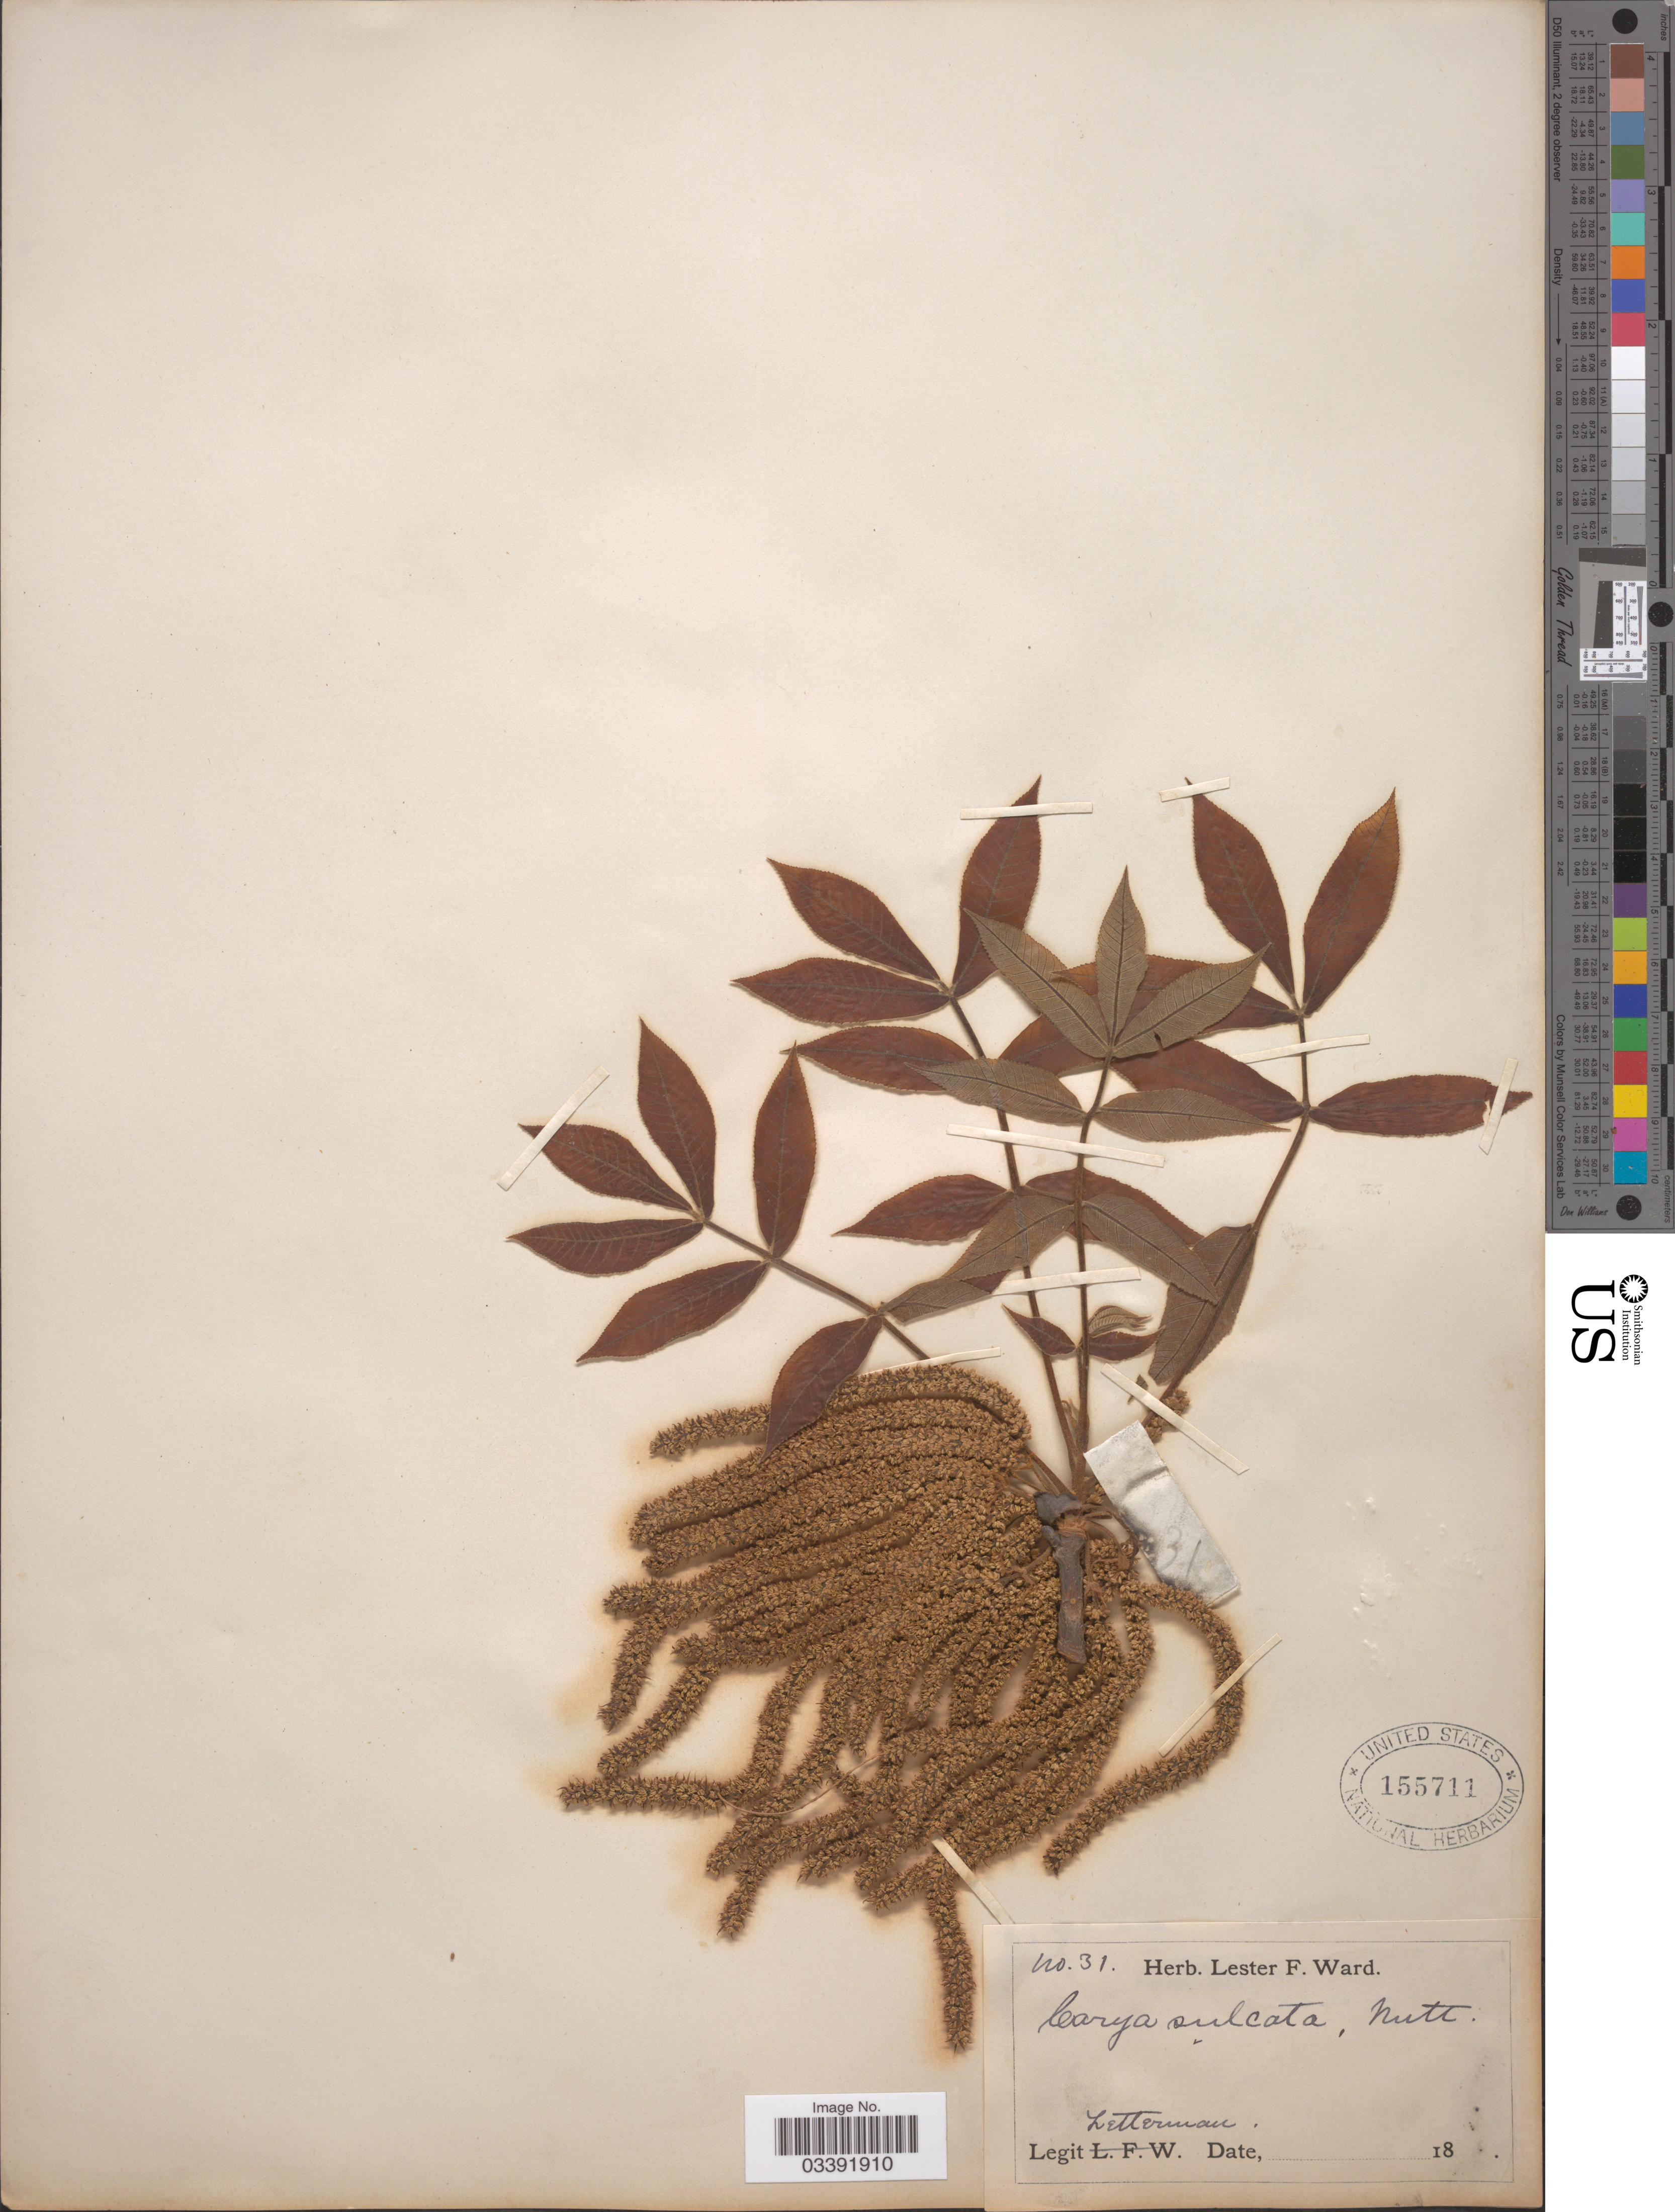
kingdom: Plantae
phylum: Tracheophyta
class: Magnoliopsida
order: Fagales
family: Juglandaceae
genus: Carya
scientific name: Carya laciniosa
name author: (F. Michx.) G. Don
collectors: Letterman, --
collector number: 31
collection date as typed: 18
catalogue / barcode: US 155711